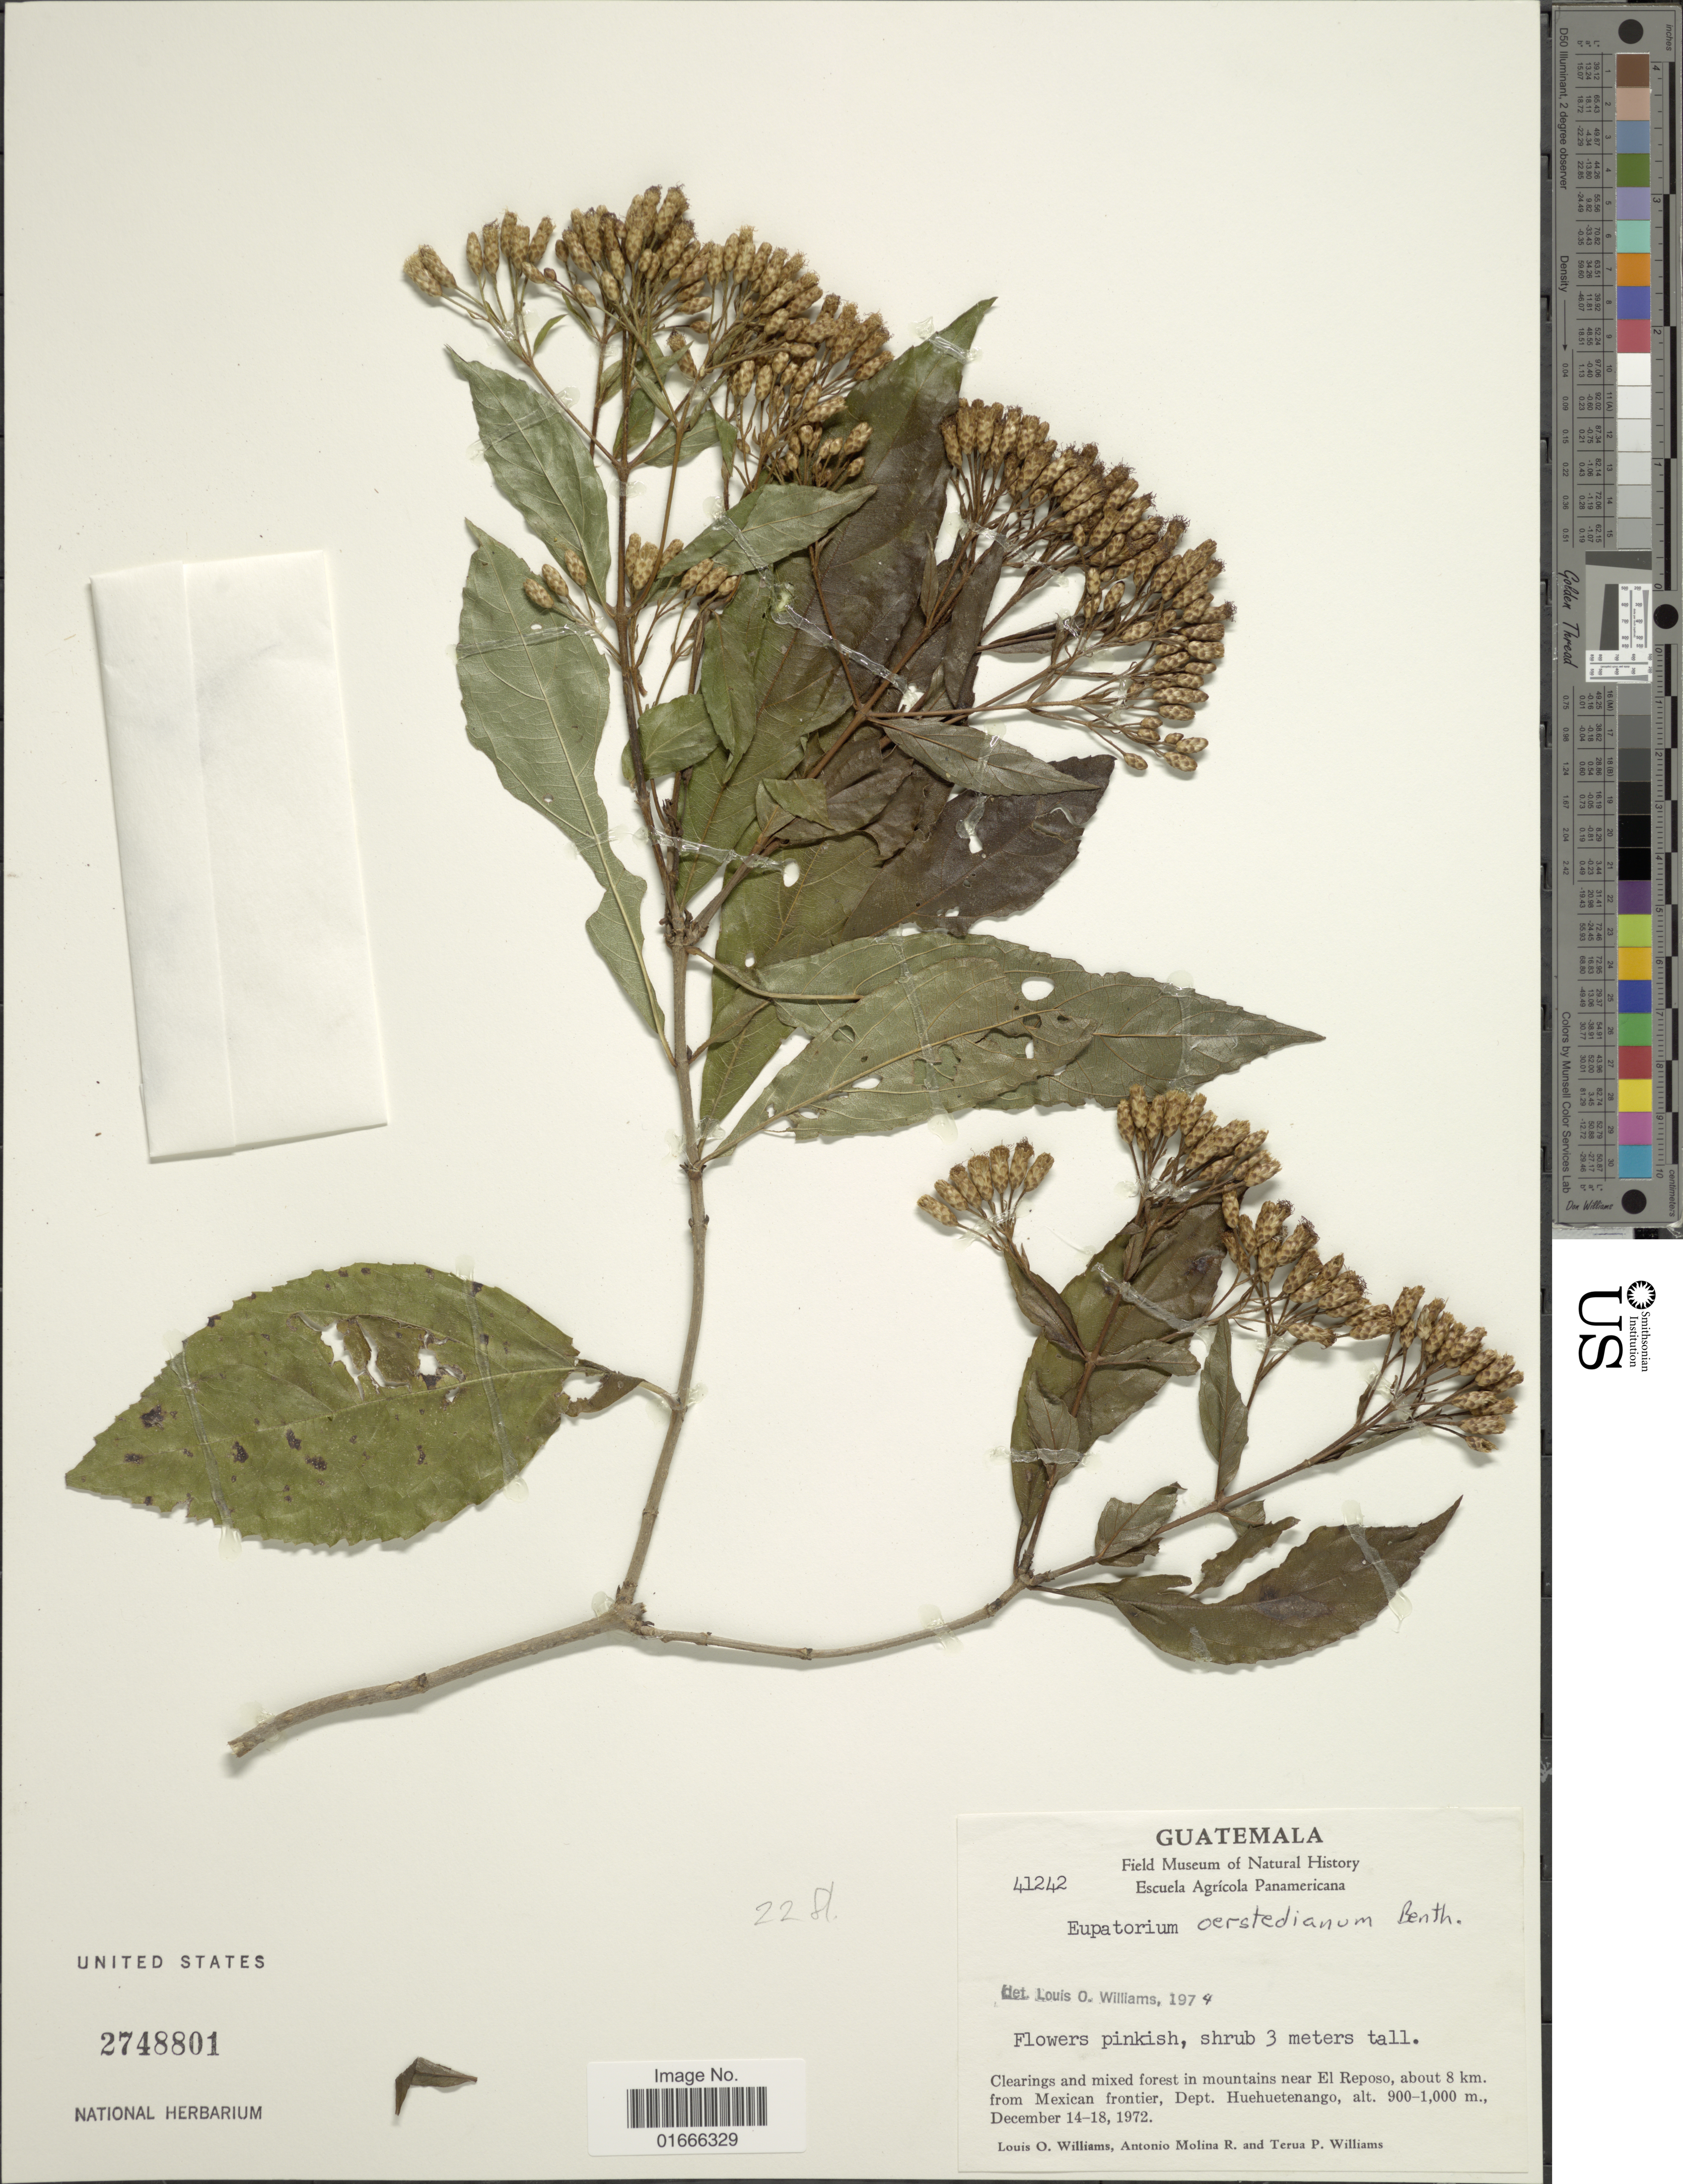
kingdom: Plantae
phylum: Tracheophyta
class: Magnoliopsida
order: Asterales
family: Asteraceae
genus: Chromolaena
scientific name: Chromolaena quercetorum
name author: (L.O. Williams) R.M. King & H. Rob.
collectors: L. O. Williams, A. Molina R. & T. P. Williams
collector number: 41242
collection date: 1972-12-14/1972-12-18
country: Guatemala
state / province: Huehuetenango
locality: Mountains near El Reposo, about 8 km from Mexican frontier, Dept. Huehuetenango.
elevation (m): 900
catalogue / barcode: US 2748801